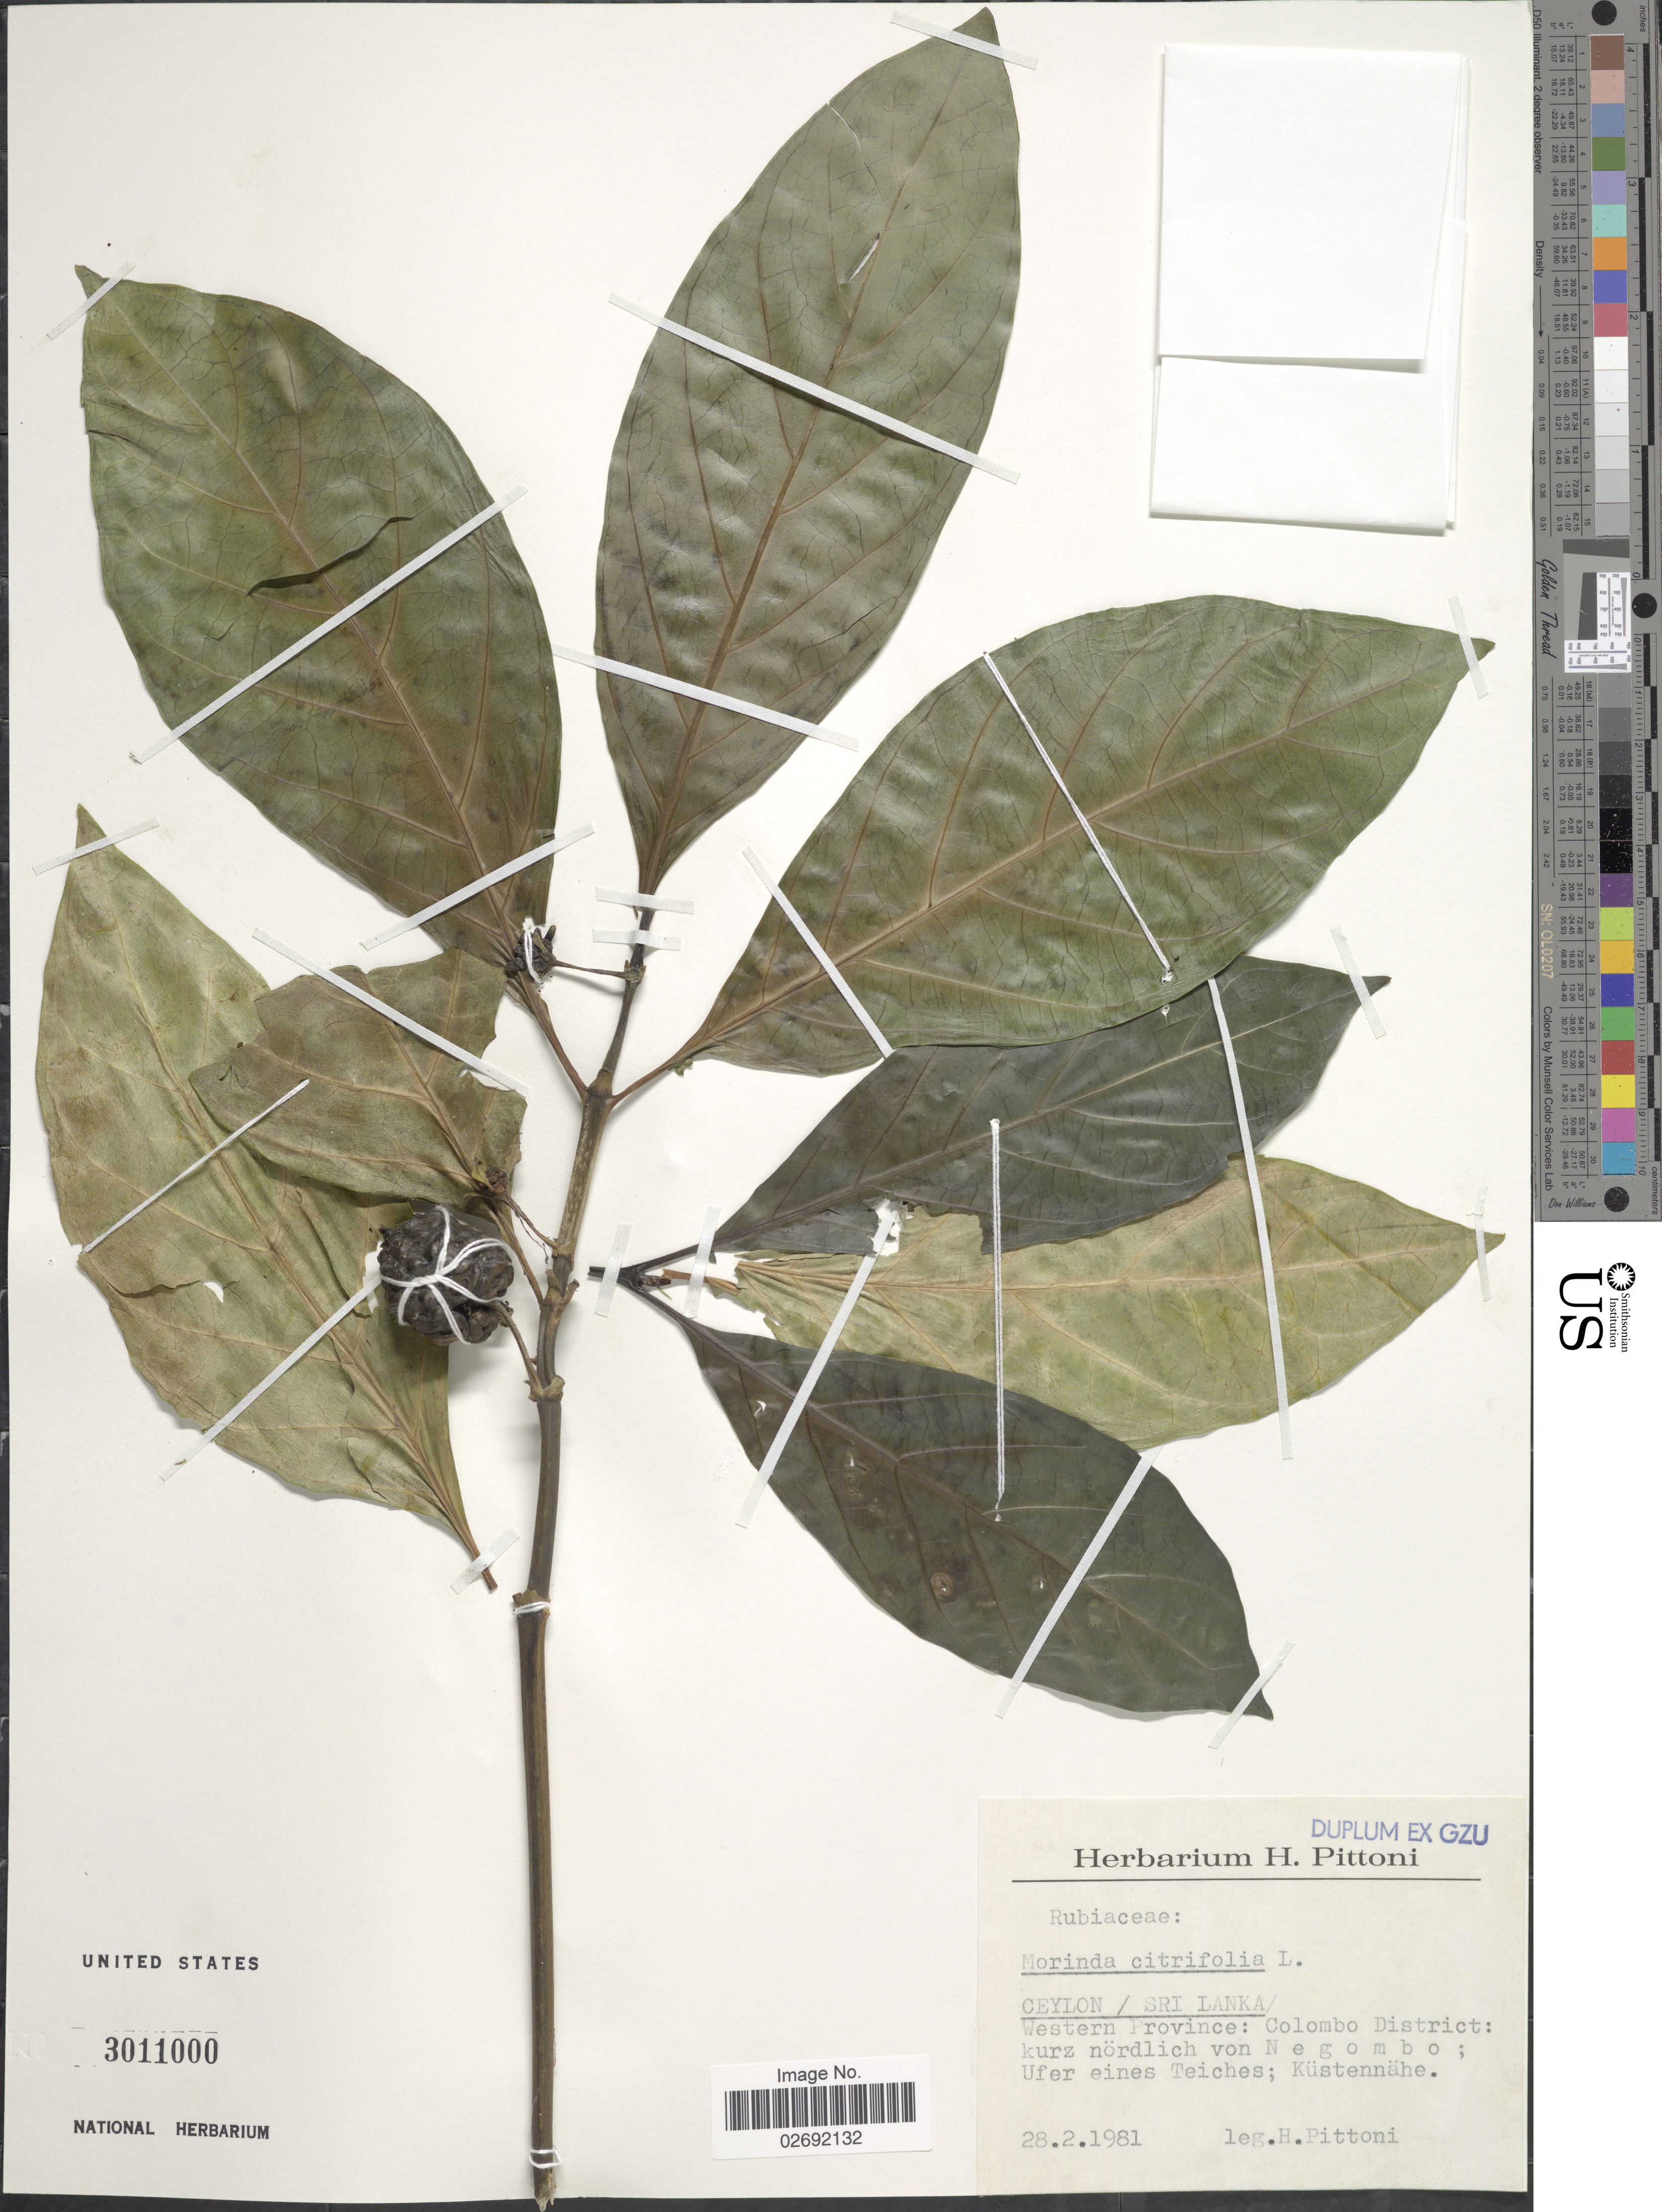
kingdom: Plantae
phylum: Tracheophyta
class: Magnoliopsida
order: Gentianales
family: Rubiaceae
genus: Morinda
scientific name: Morinda citrifolia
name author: L.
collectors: H. Pittoni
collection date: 1981-02-28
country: Sri Lanka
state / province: Western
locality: Ceylon/ Colombo District: kurz nördlich von Negombo; Ufer eines Teiches; Küstennähe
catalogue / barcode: US 3011000